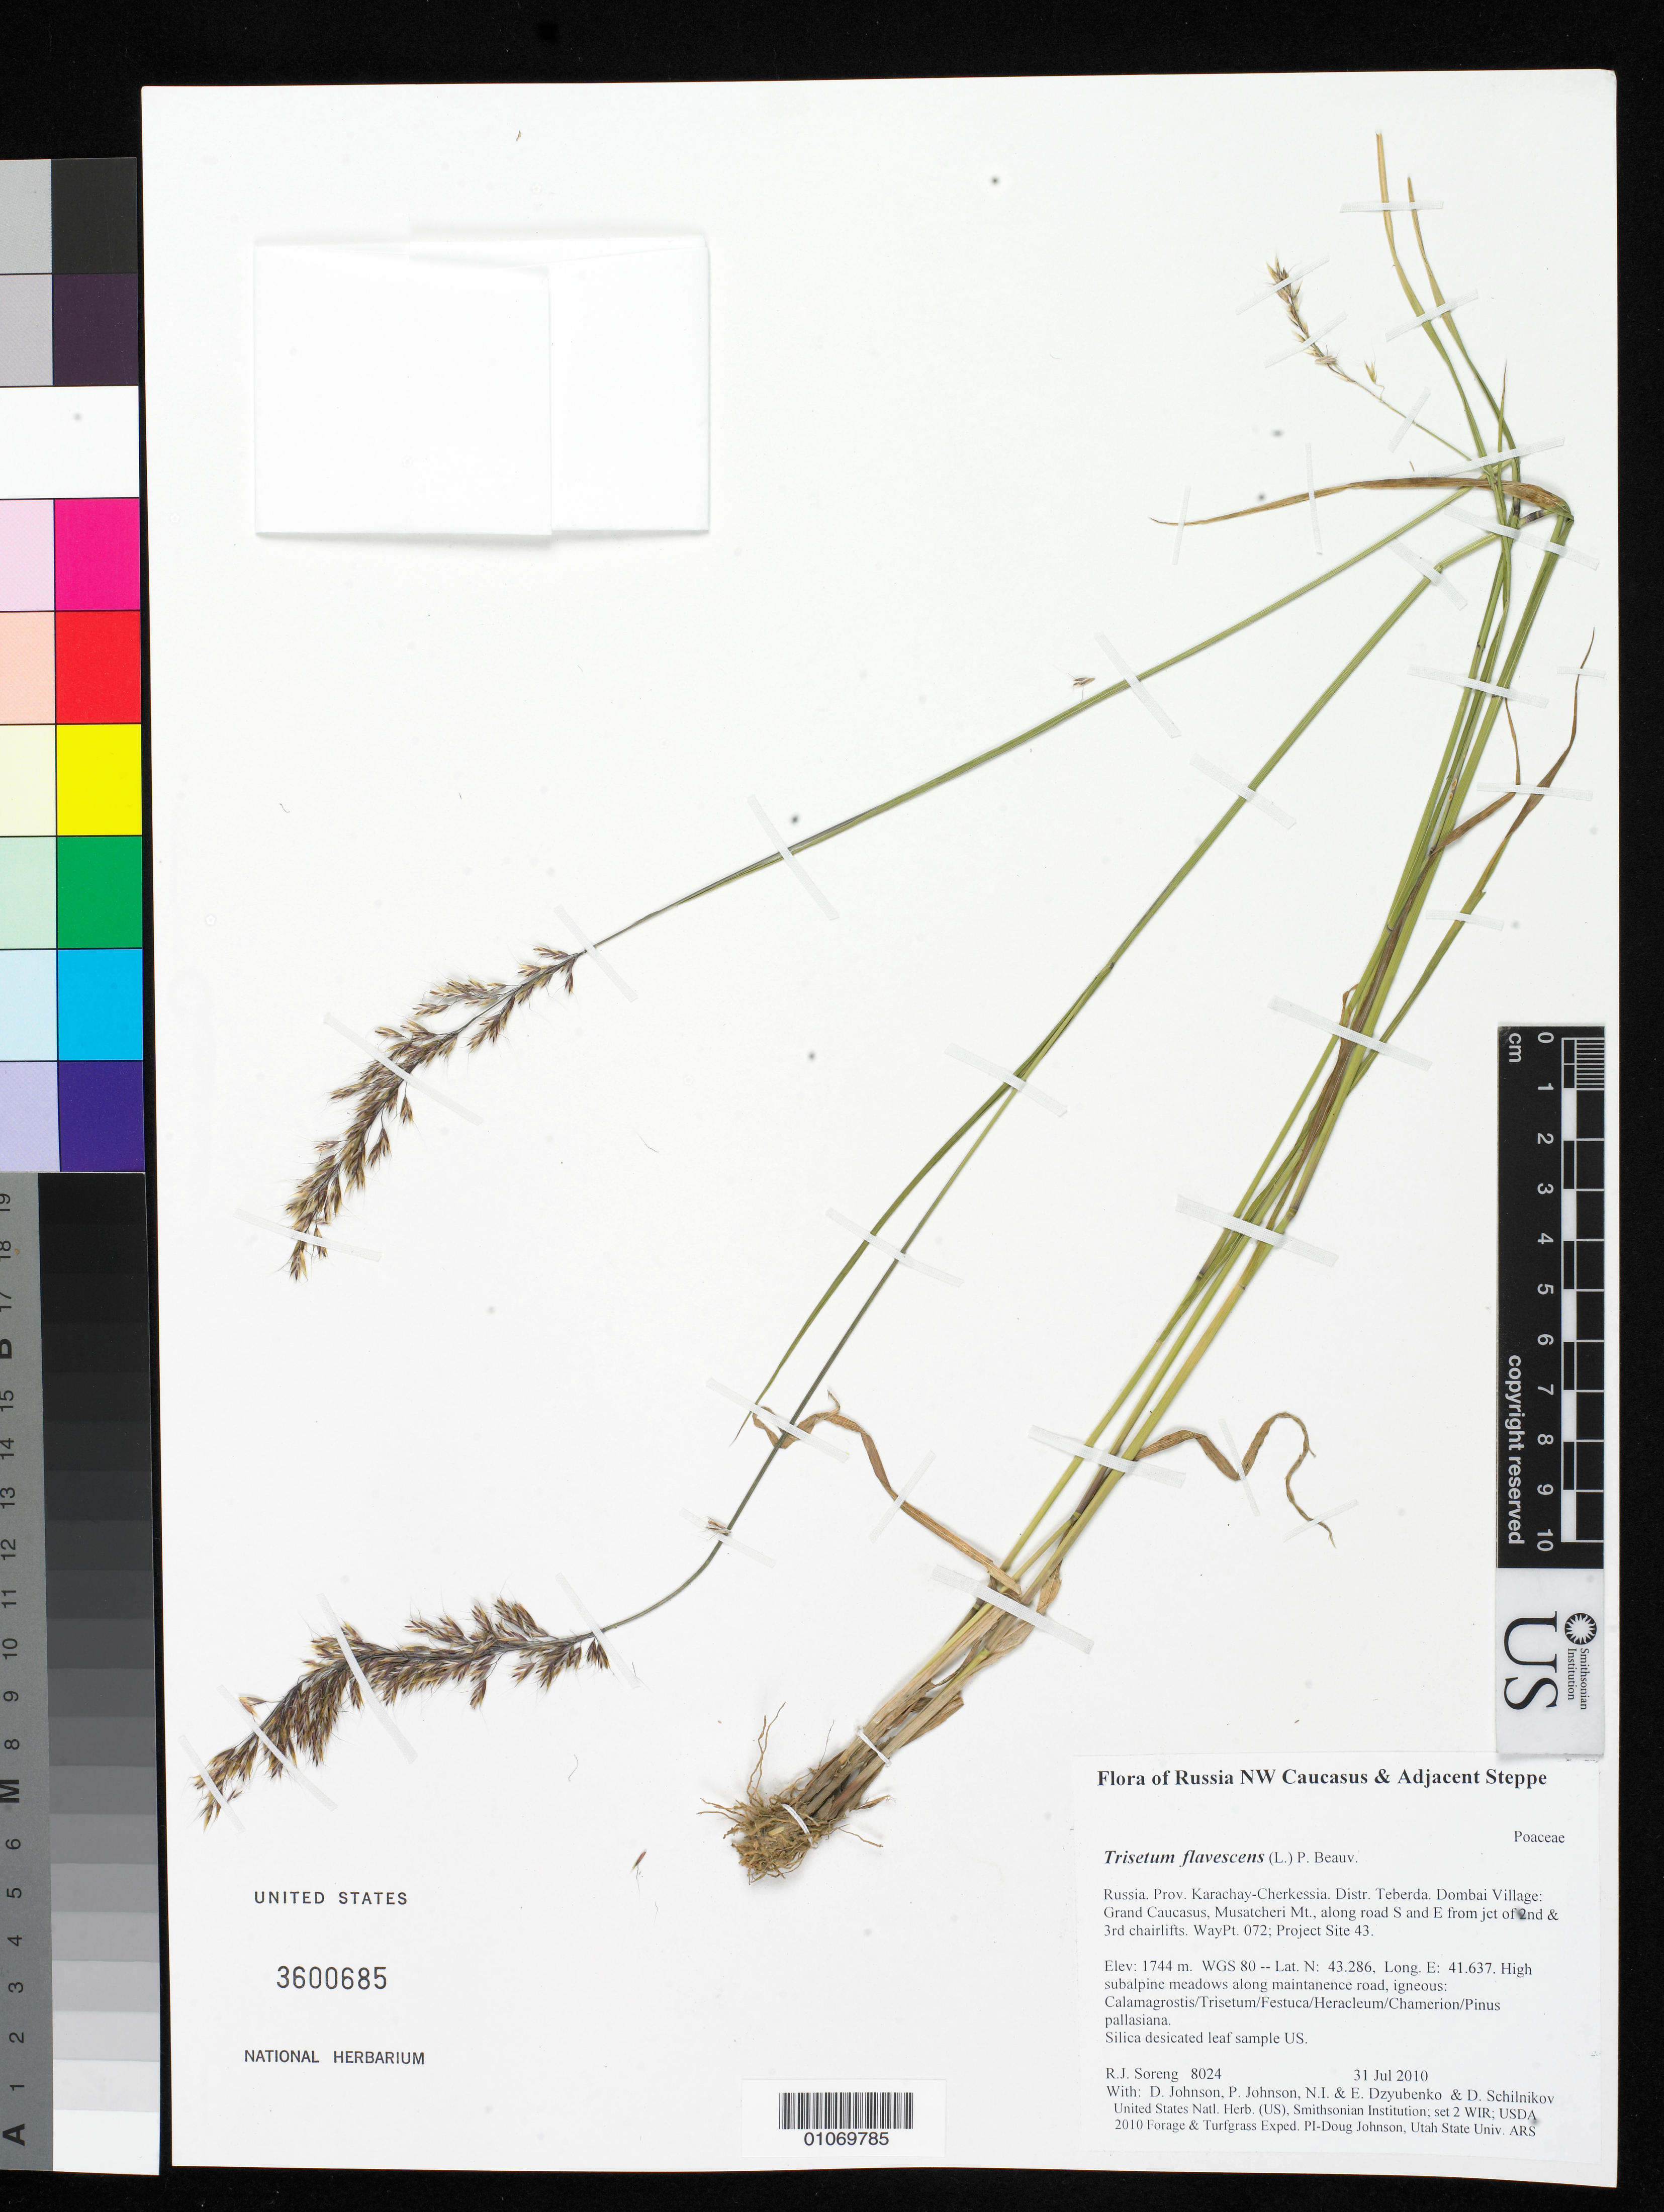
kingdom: Plantae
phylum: Tracheophyta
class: Liliopsida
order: Poales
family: Poaceae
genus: Trisetum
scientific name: Trisetum flavescens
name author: (L.) P. Beauv.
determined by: Soreng, Robert J., Research Associate (BOT), Smithsonian Institution - National Museum of Natural History (UNITED STATES)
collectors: R. J. Soreng, D. Johnson, P. Johnson, N. Dzyubenko, E. Dzyubenko & D. Schilnikov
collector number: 8024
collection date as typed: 31 Jul 2010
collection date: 2010-07-31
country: Russian Federation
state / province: Karachay-Cherkess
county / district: Teberda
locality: Dombai Village: Grand Caucasus, Musatcheri Mt., along road S and E from jct of 2nd & 3rd chairlifts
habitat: High subalpine meadows along maintanence road, igneous: Calamagrostis/Trisetum/Festuca/Heracleum/Chamerion/Pinus pallasiana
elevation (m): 1744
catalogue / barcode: US 3600685